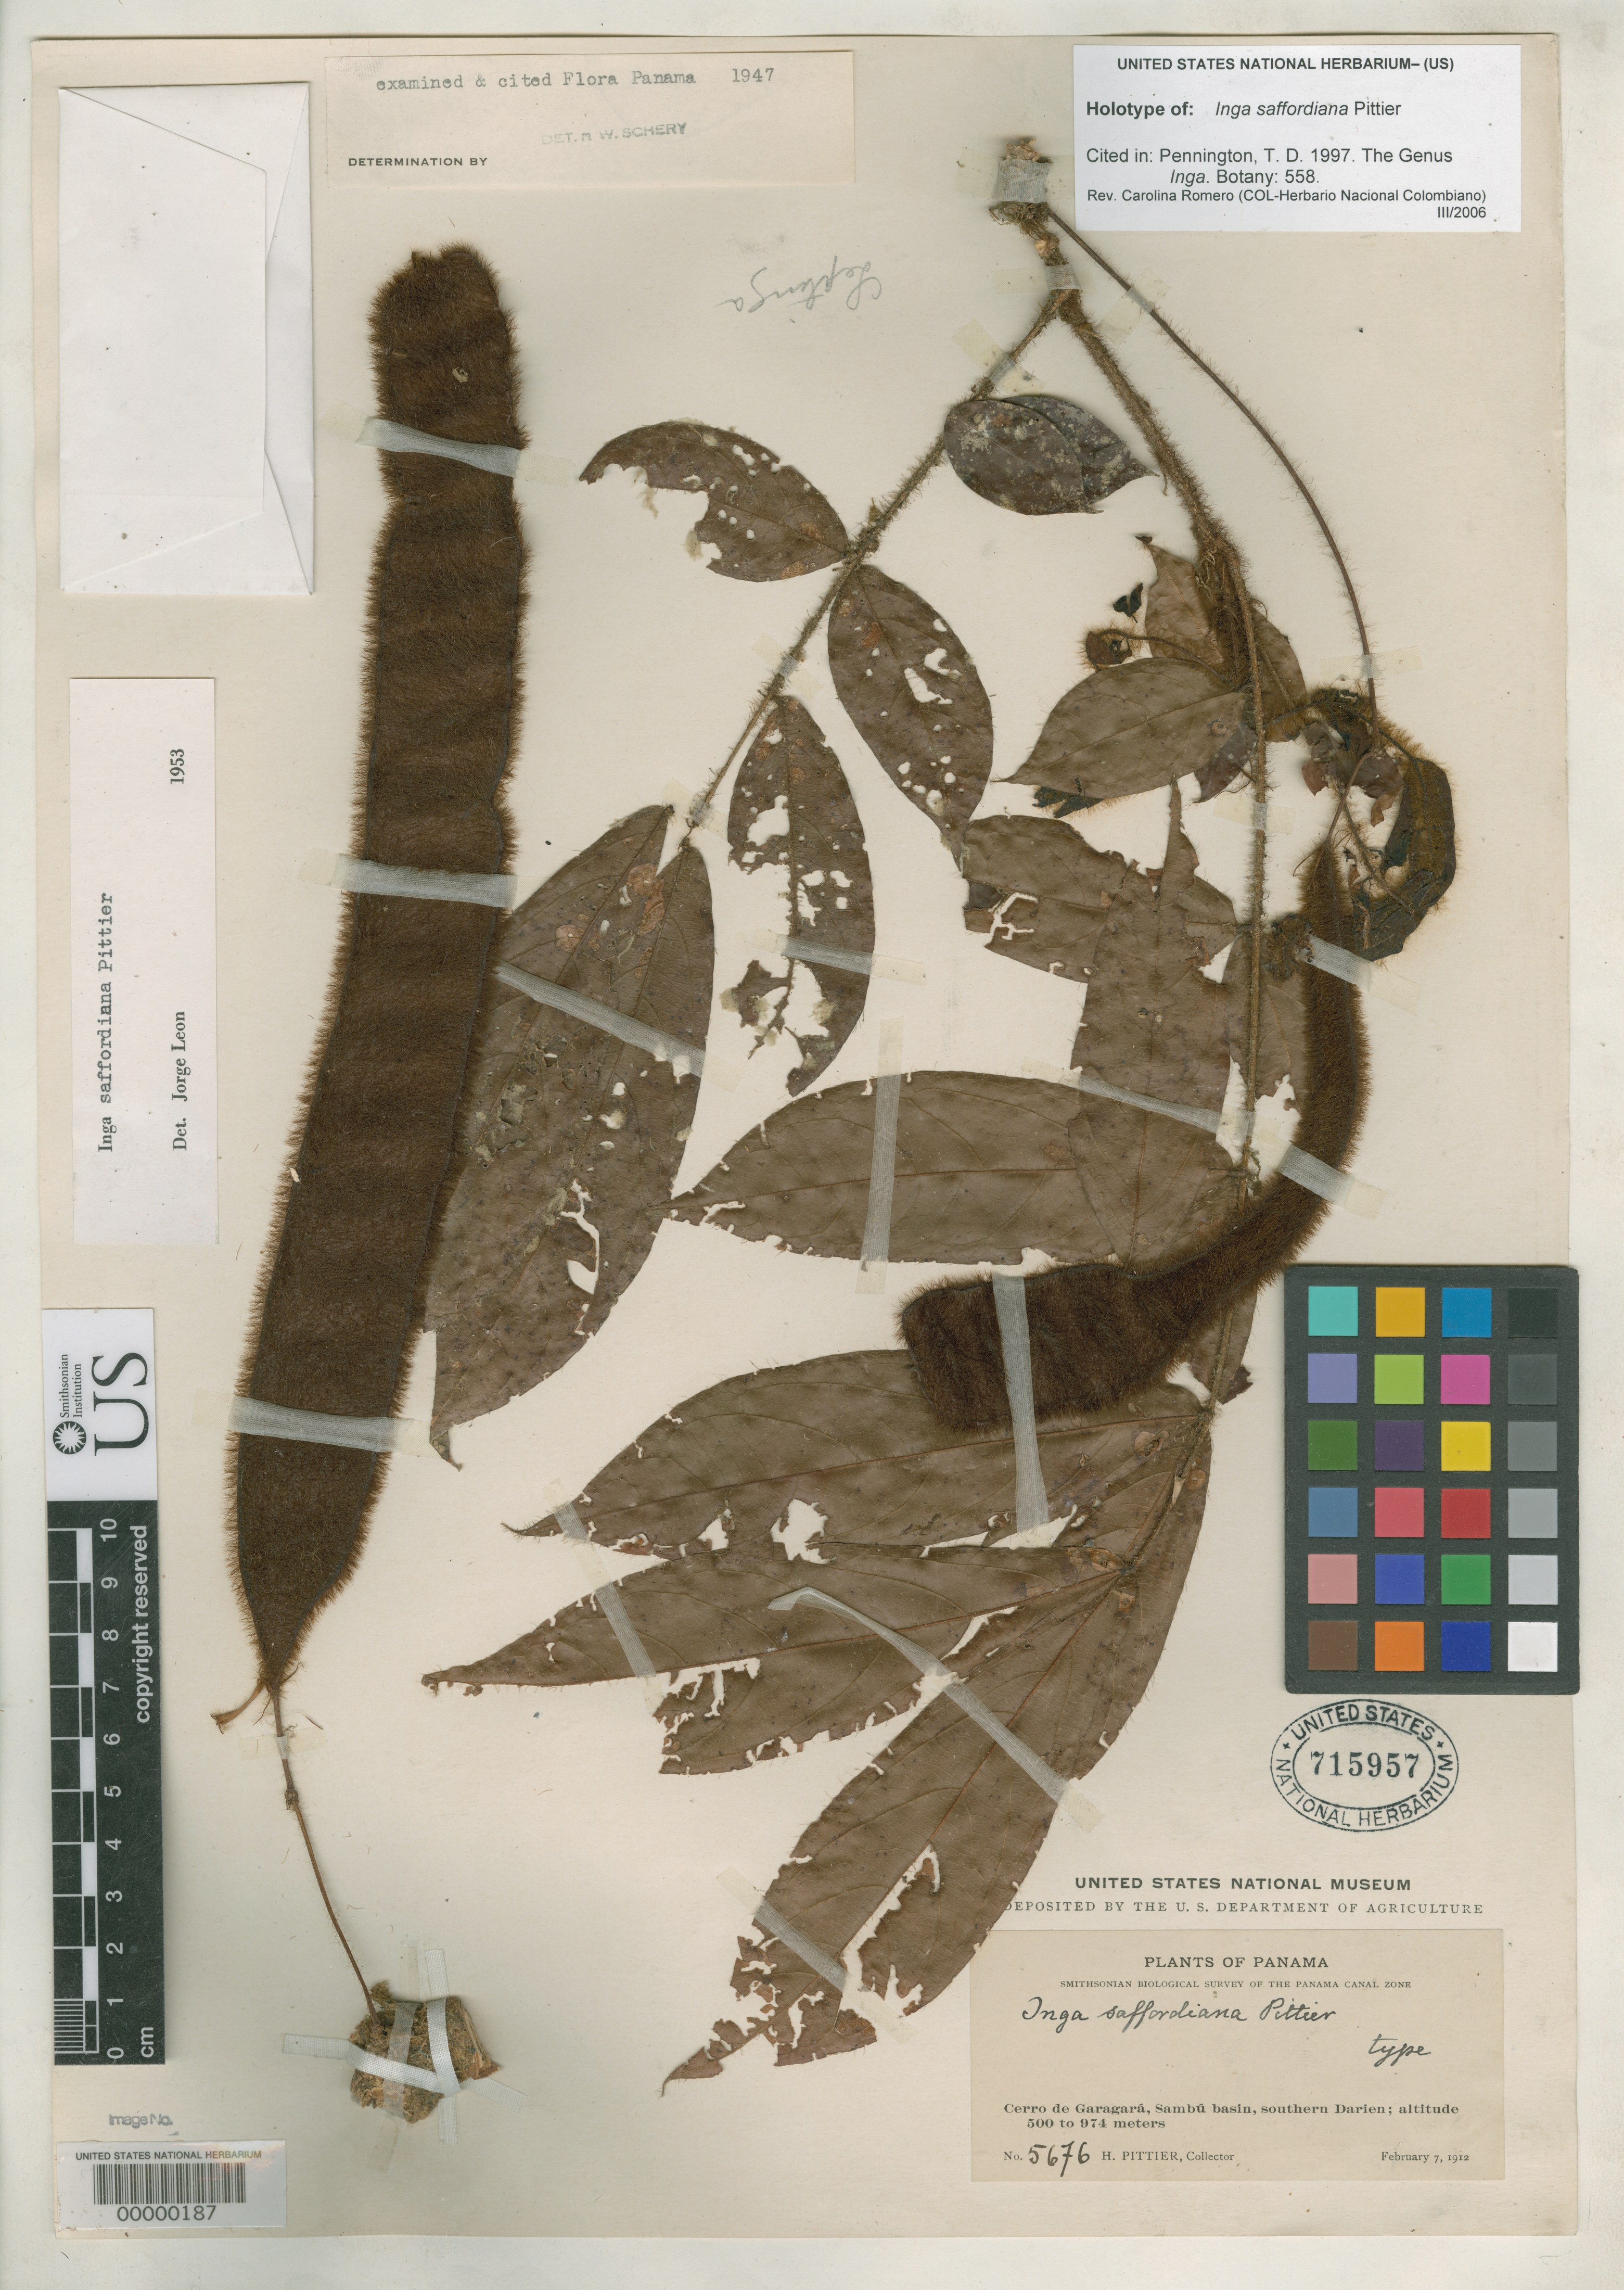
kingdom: Plantae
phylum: Tracheophyta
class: Magnoliopsida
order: Fabales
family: Fabaceae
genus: Inga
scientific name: Inga saffordiana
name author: Pittier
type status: Holotype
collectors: H. F. Pittier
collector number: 5676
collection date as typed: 08 Feb 1912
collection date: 1912-02-08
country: Panama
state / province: Darién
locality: Cerro de Garagara, Sambu Valley.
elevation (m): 500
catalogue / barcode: US 715957